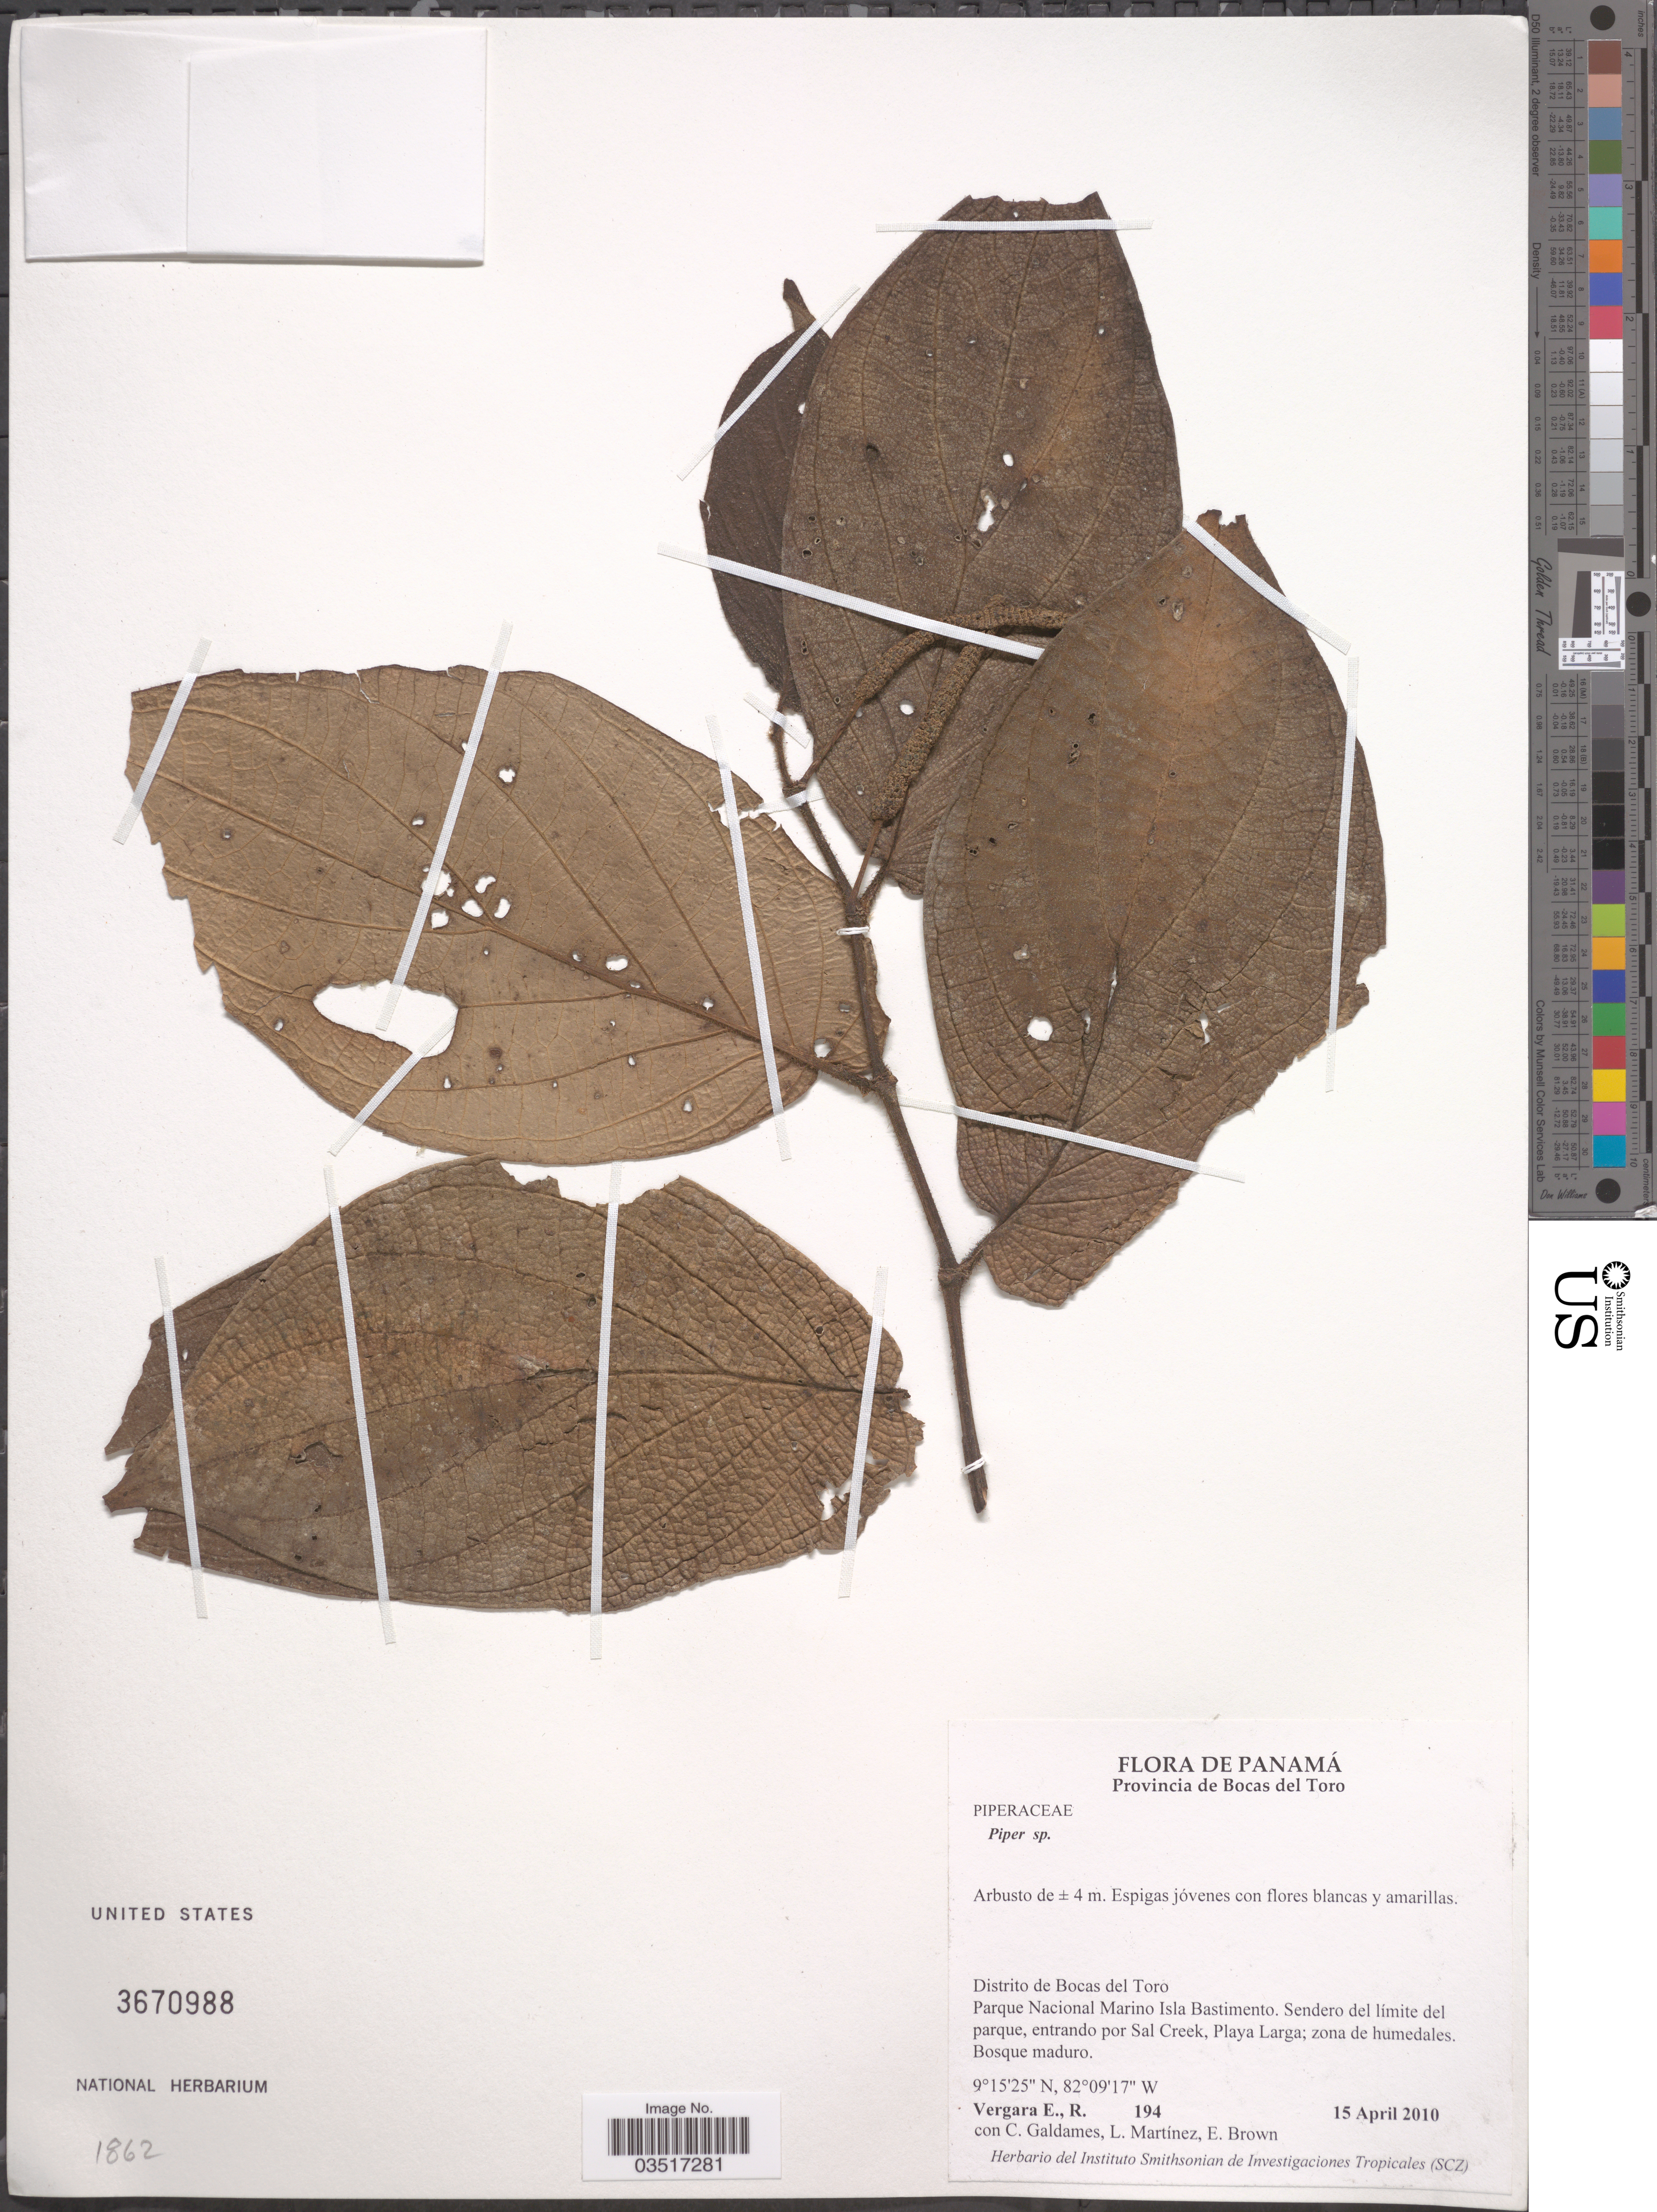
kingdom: Plantae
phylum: Tracheophyta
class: Magnoliopsida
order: Piperales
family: Piperaceae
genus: Piper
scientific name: Piper sp.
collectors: R. Vergara E., C. Galdames, L. Martínez & E. Brown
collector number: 194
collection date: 2010-04-15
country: Panama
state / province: Bocas del Toro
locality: Distrito de Bocas del Toro. Parque Nacional Marino Isla Bastimento. Sendero del límite del parque, entrando por Sal Creek, Playa Larga.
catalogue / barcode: US 3670988